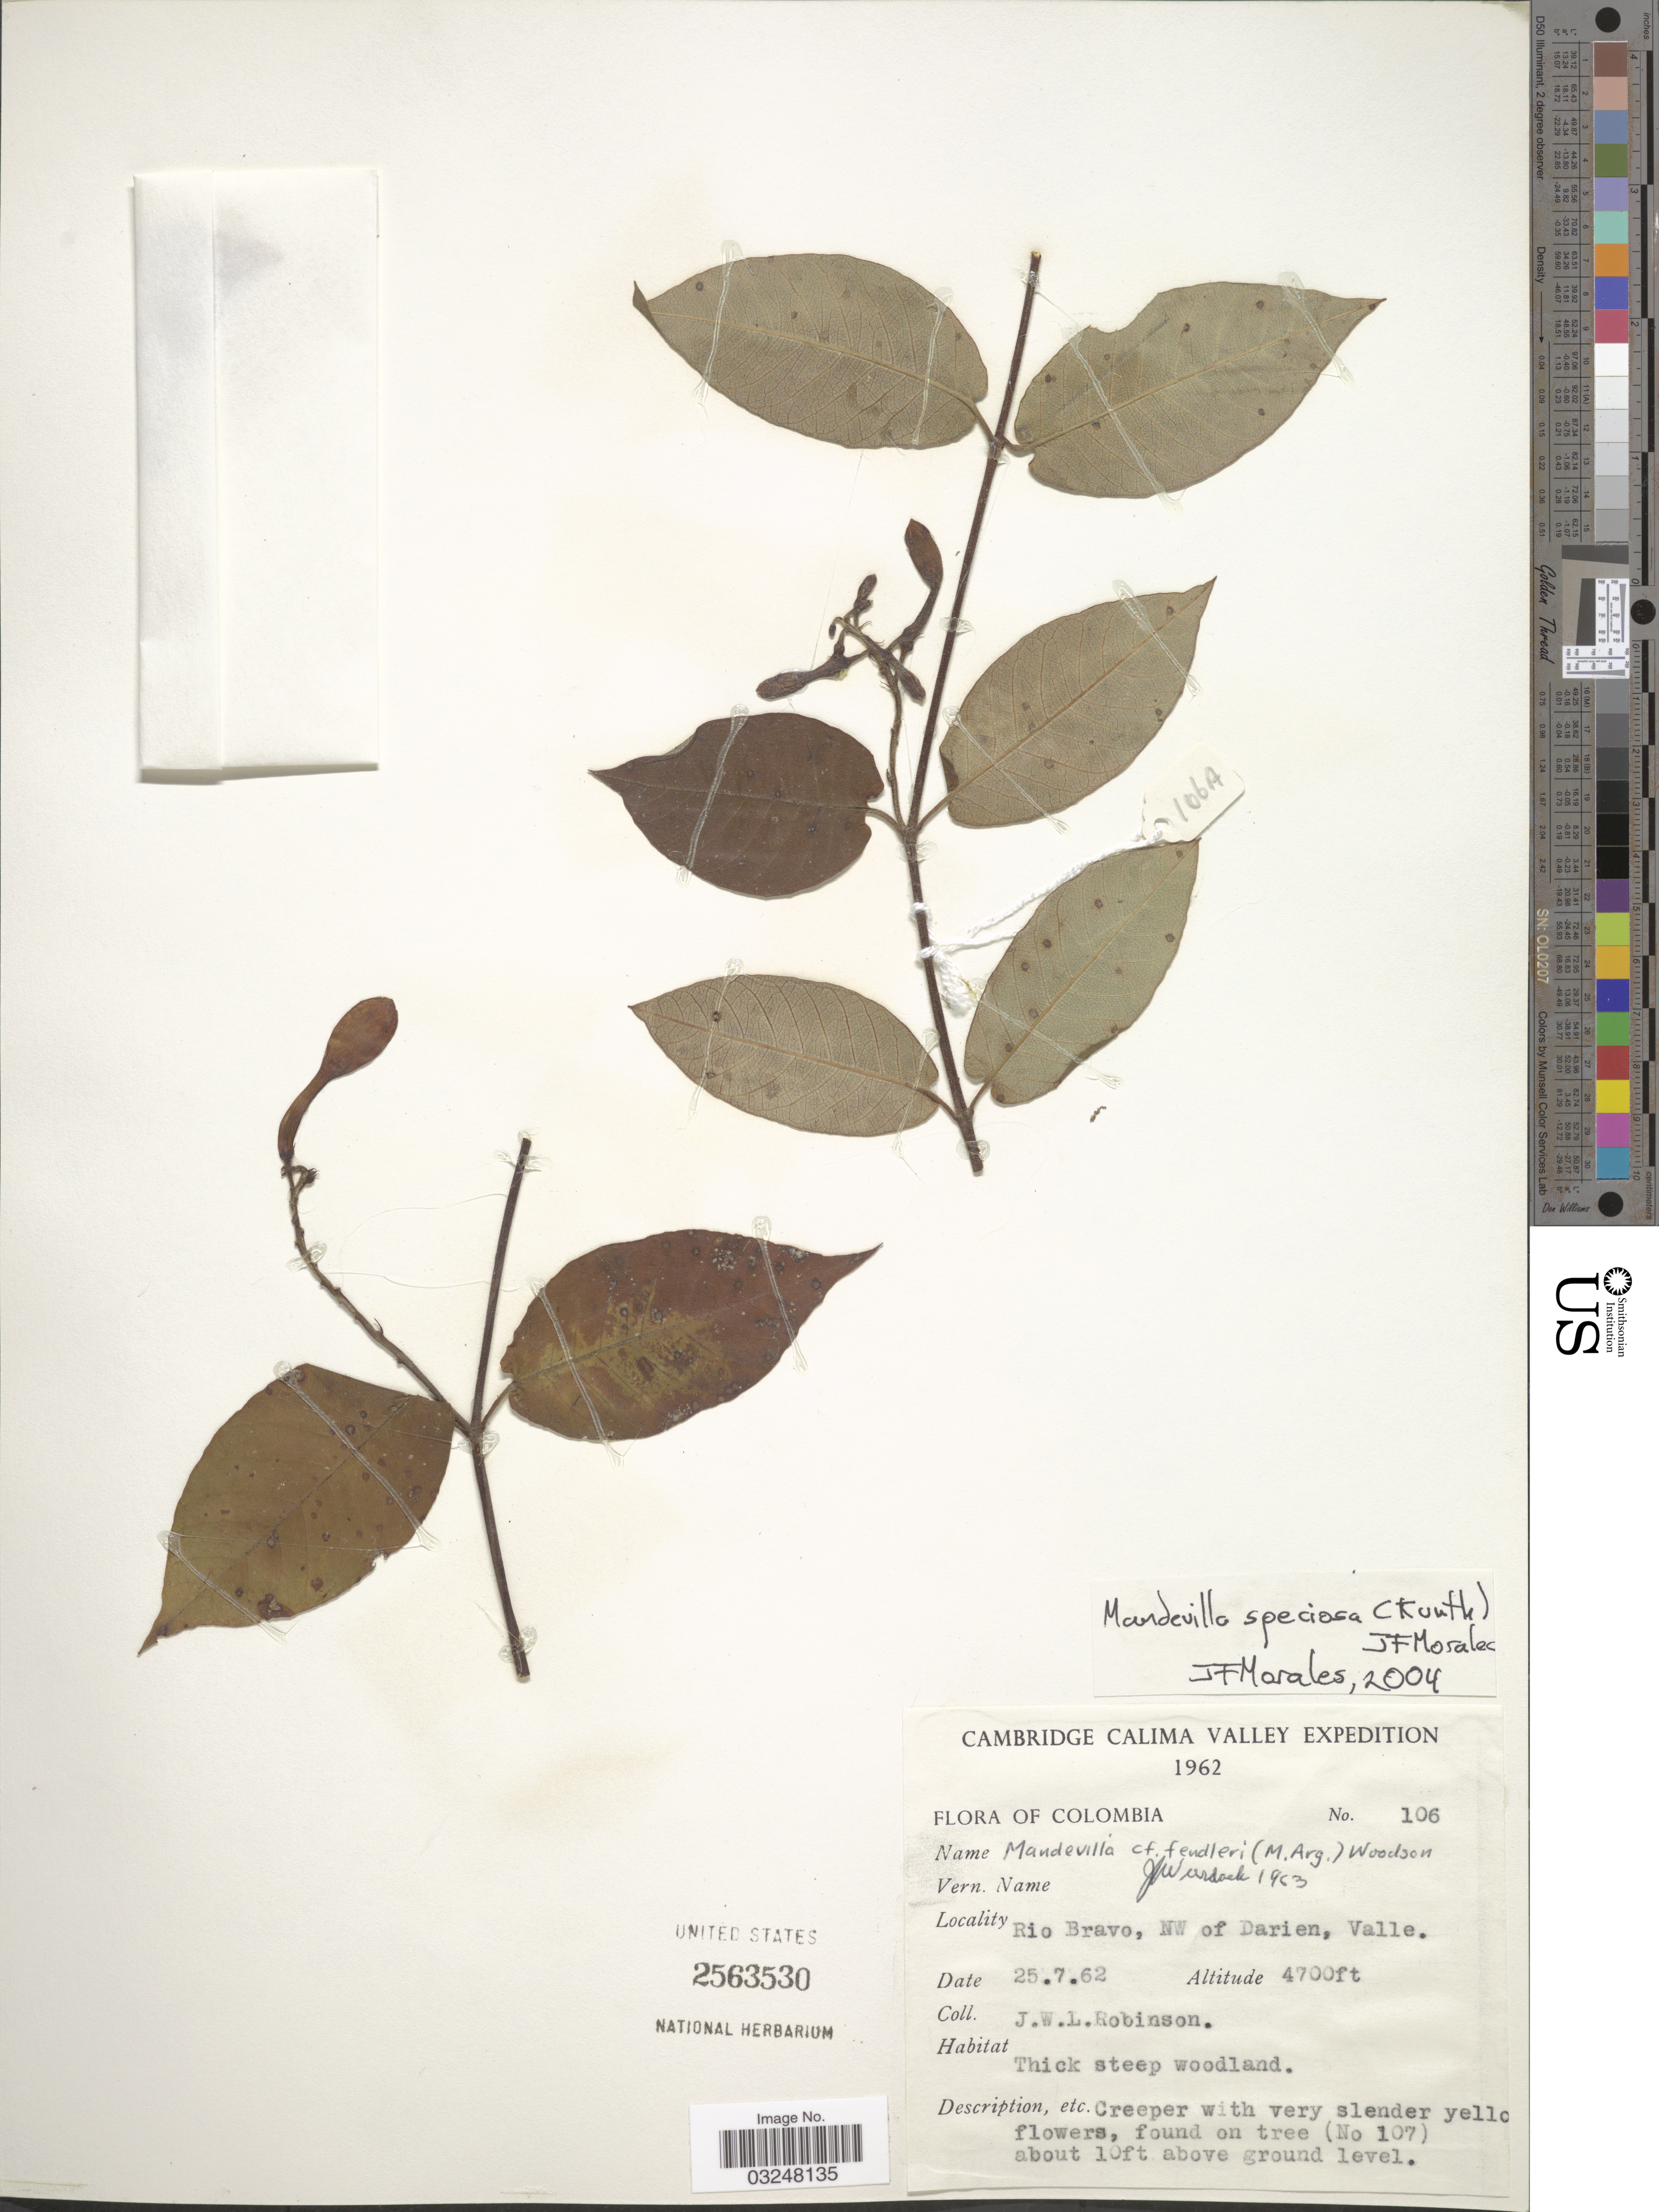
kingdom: Plantae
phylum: Tracheophyta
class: Magnoliopsida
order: Gentianales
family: Apocynaceae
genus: Mandevilla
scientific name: Mandevilla speciosa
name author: (Kunth) J.F. Morales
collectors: J. W. Robinson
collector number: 106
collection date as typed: Transcribed d/m/y: 25/7/62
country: Colombia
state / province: Valle del Cauca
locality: Rio Bravo, NW of Darien, Valle.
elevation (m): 1433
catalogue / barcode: US 2563530